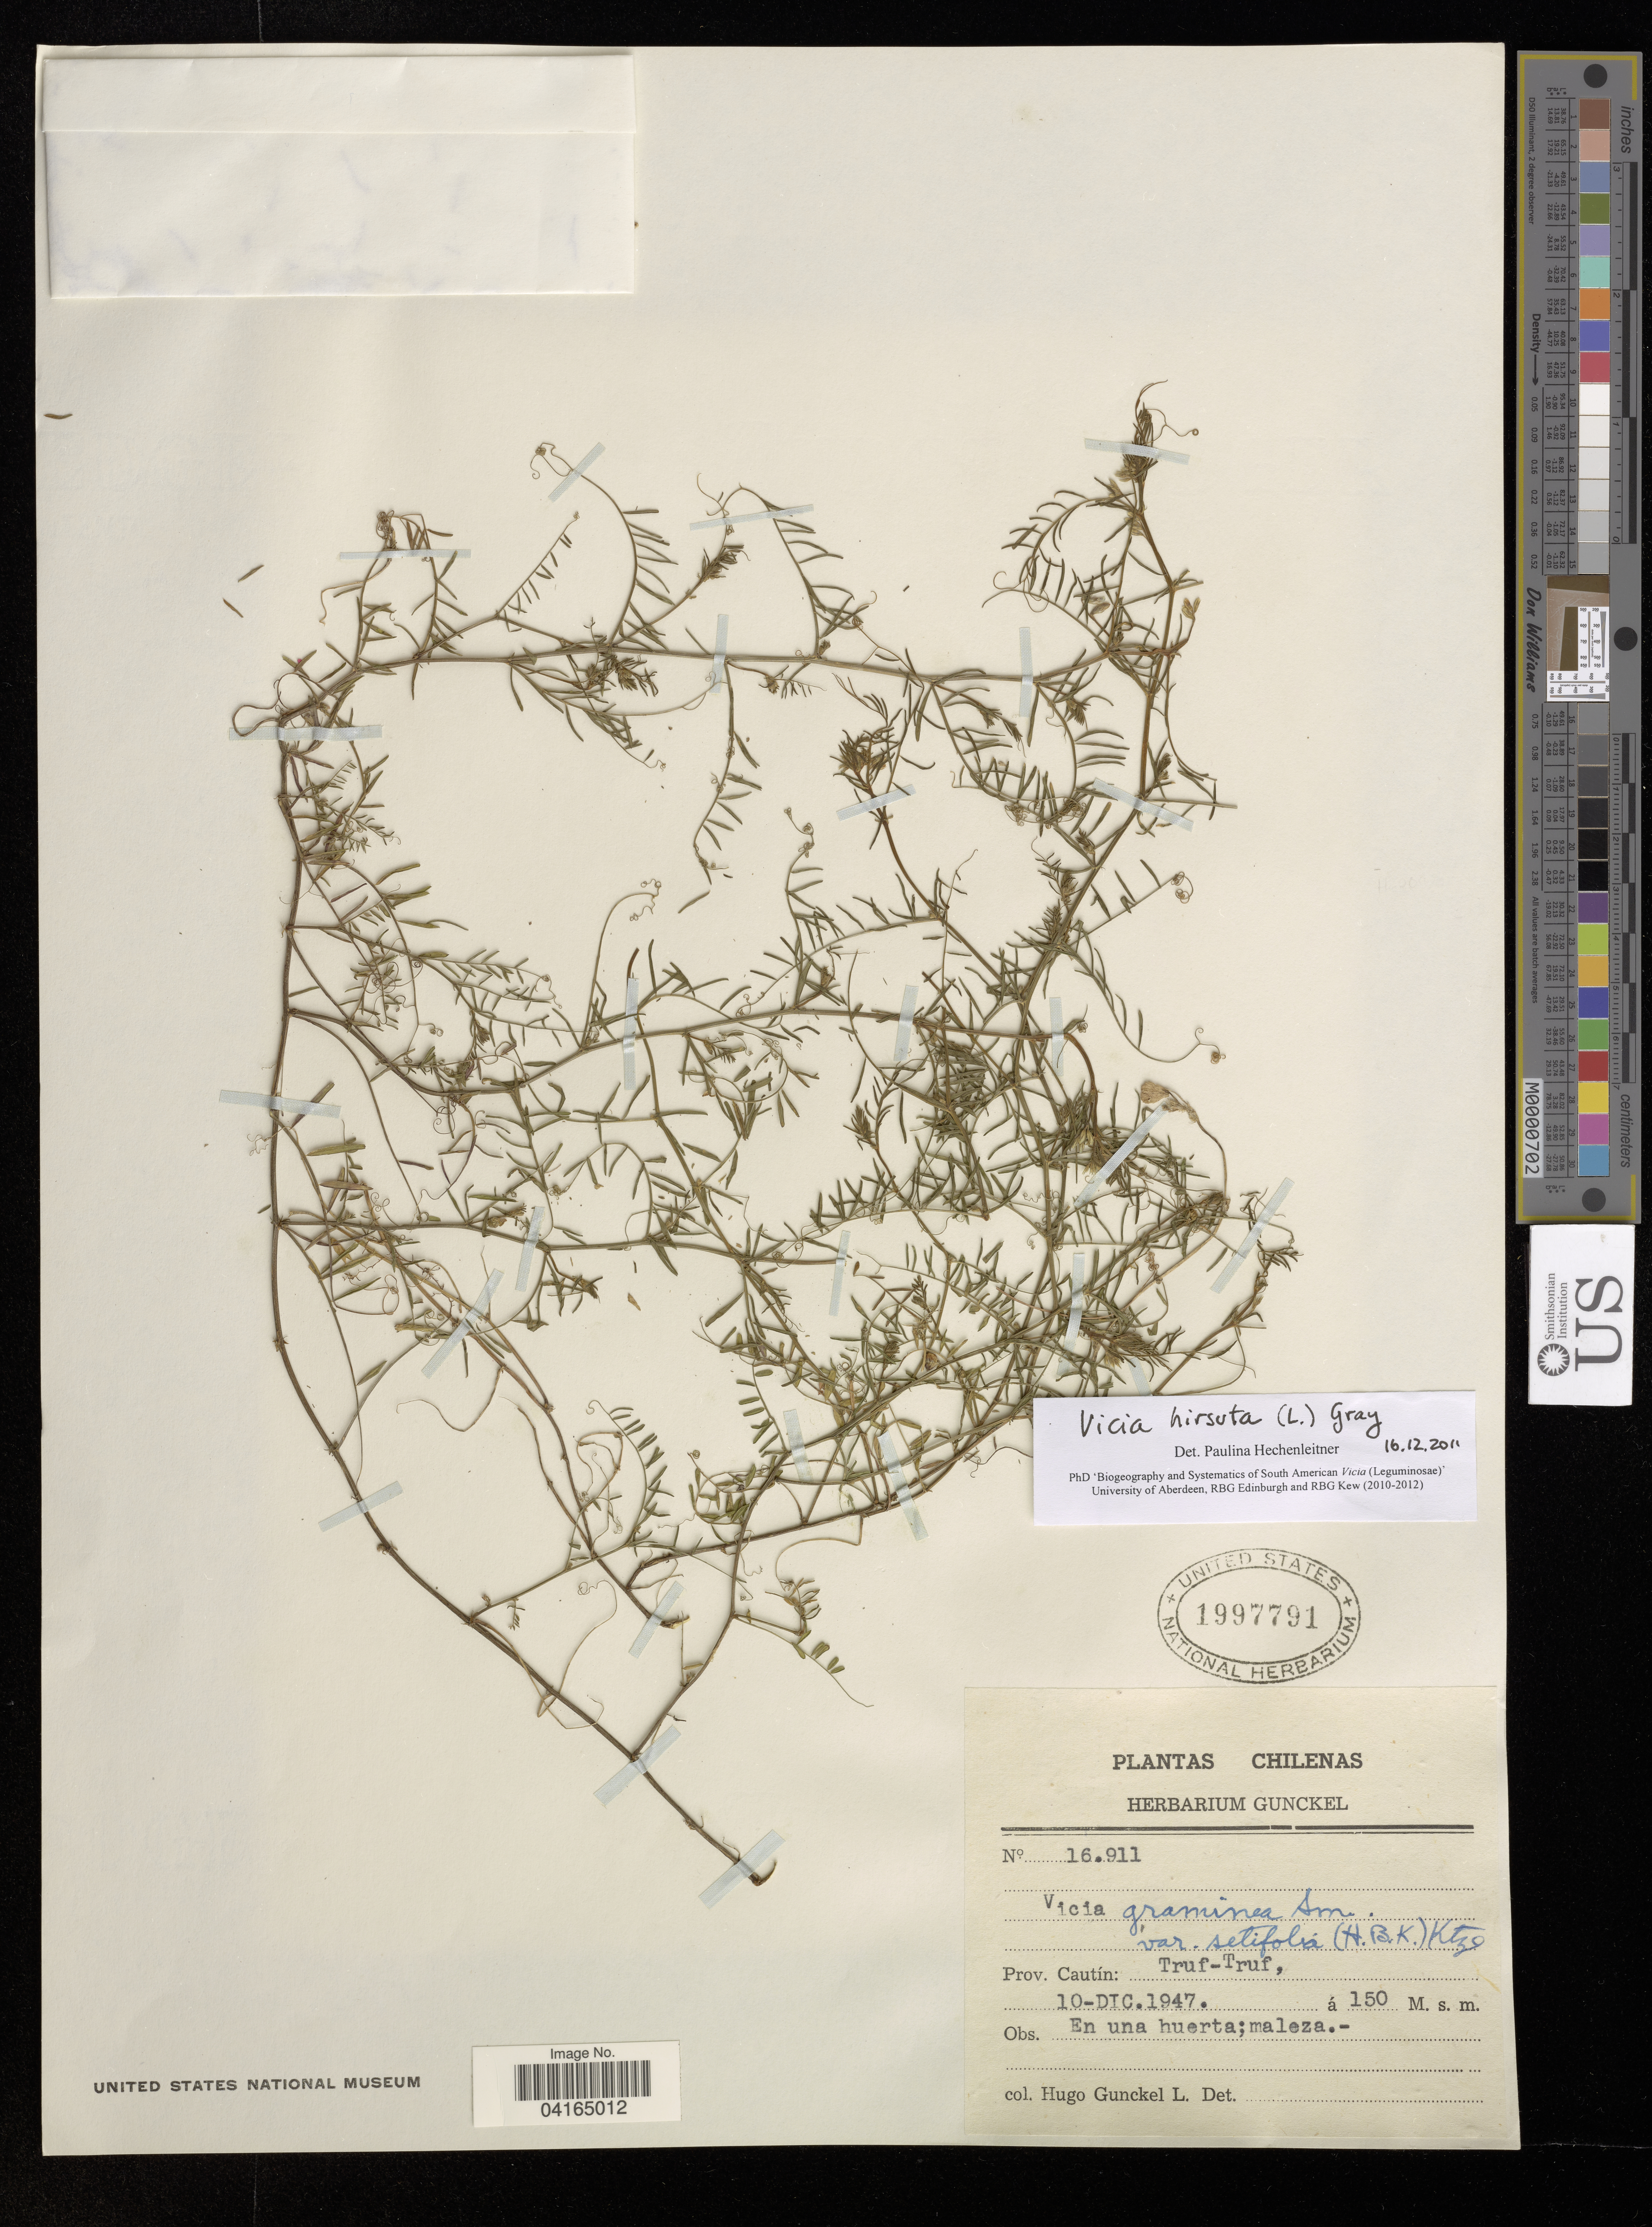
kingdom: Plantae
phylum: Tracheophyta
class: Magnoliopsida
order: Fabales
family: Fabaceae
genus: Vicia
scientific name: Vicia hirsuta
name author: (L.) A. Gray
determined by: Hechenleitner, Paulina, RBG Edinburgh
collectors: H. Gunckel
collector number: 16.911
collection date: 1947-12-10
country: Chile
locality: Prov. Cautín: Truf-Truf.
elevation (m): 150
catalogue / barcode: US 1997791